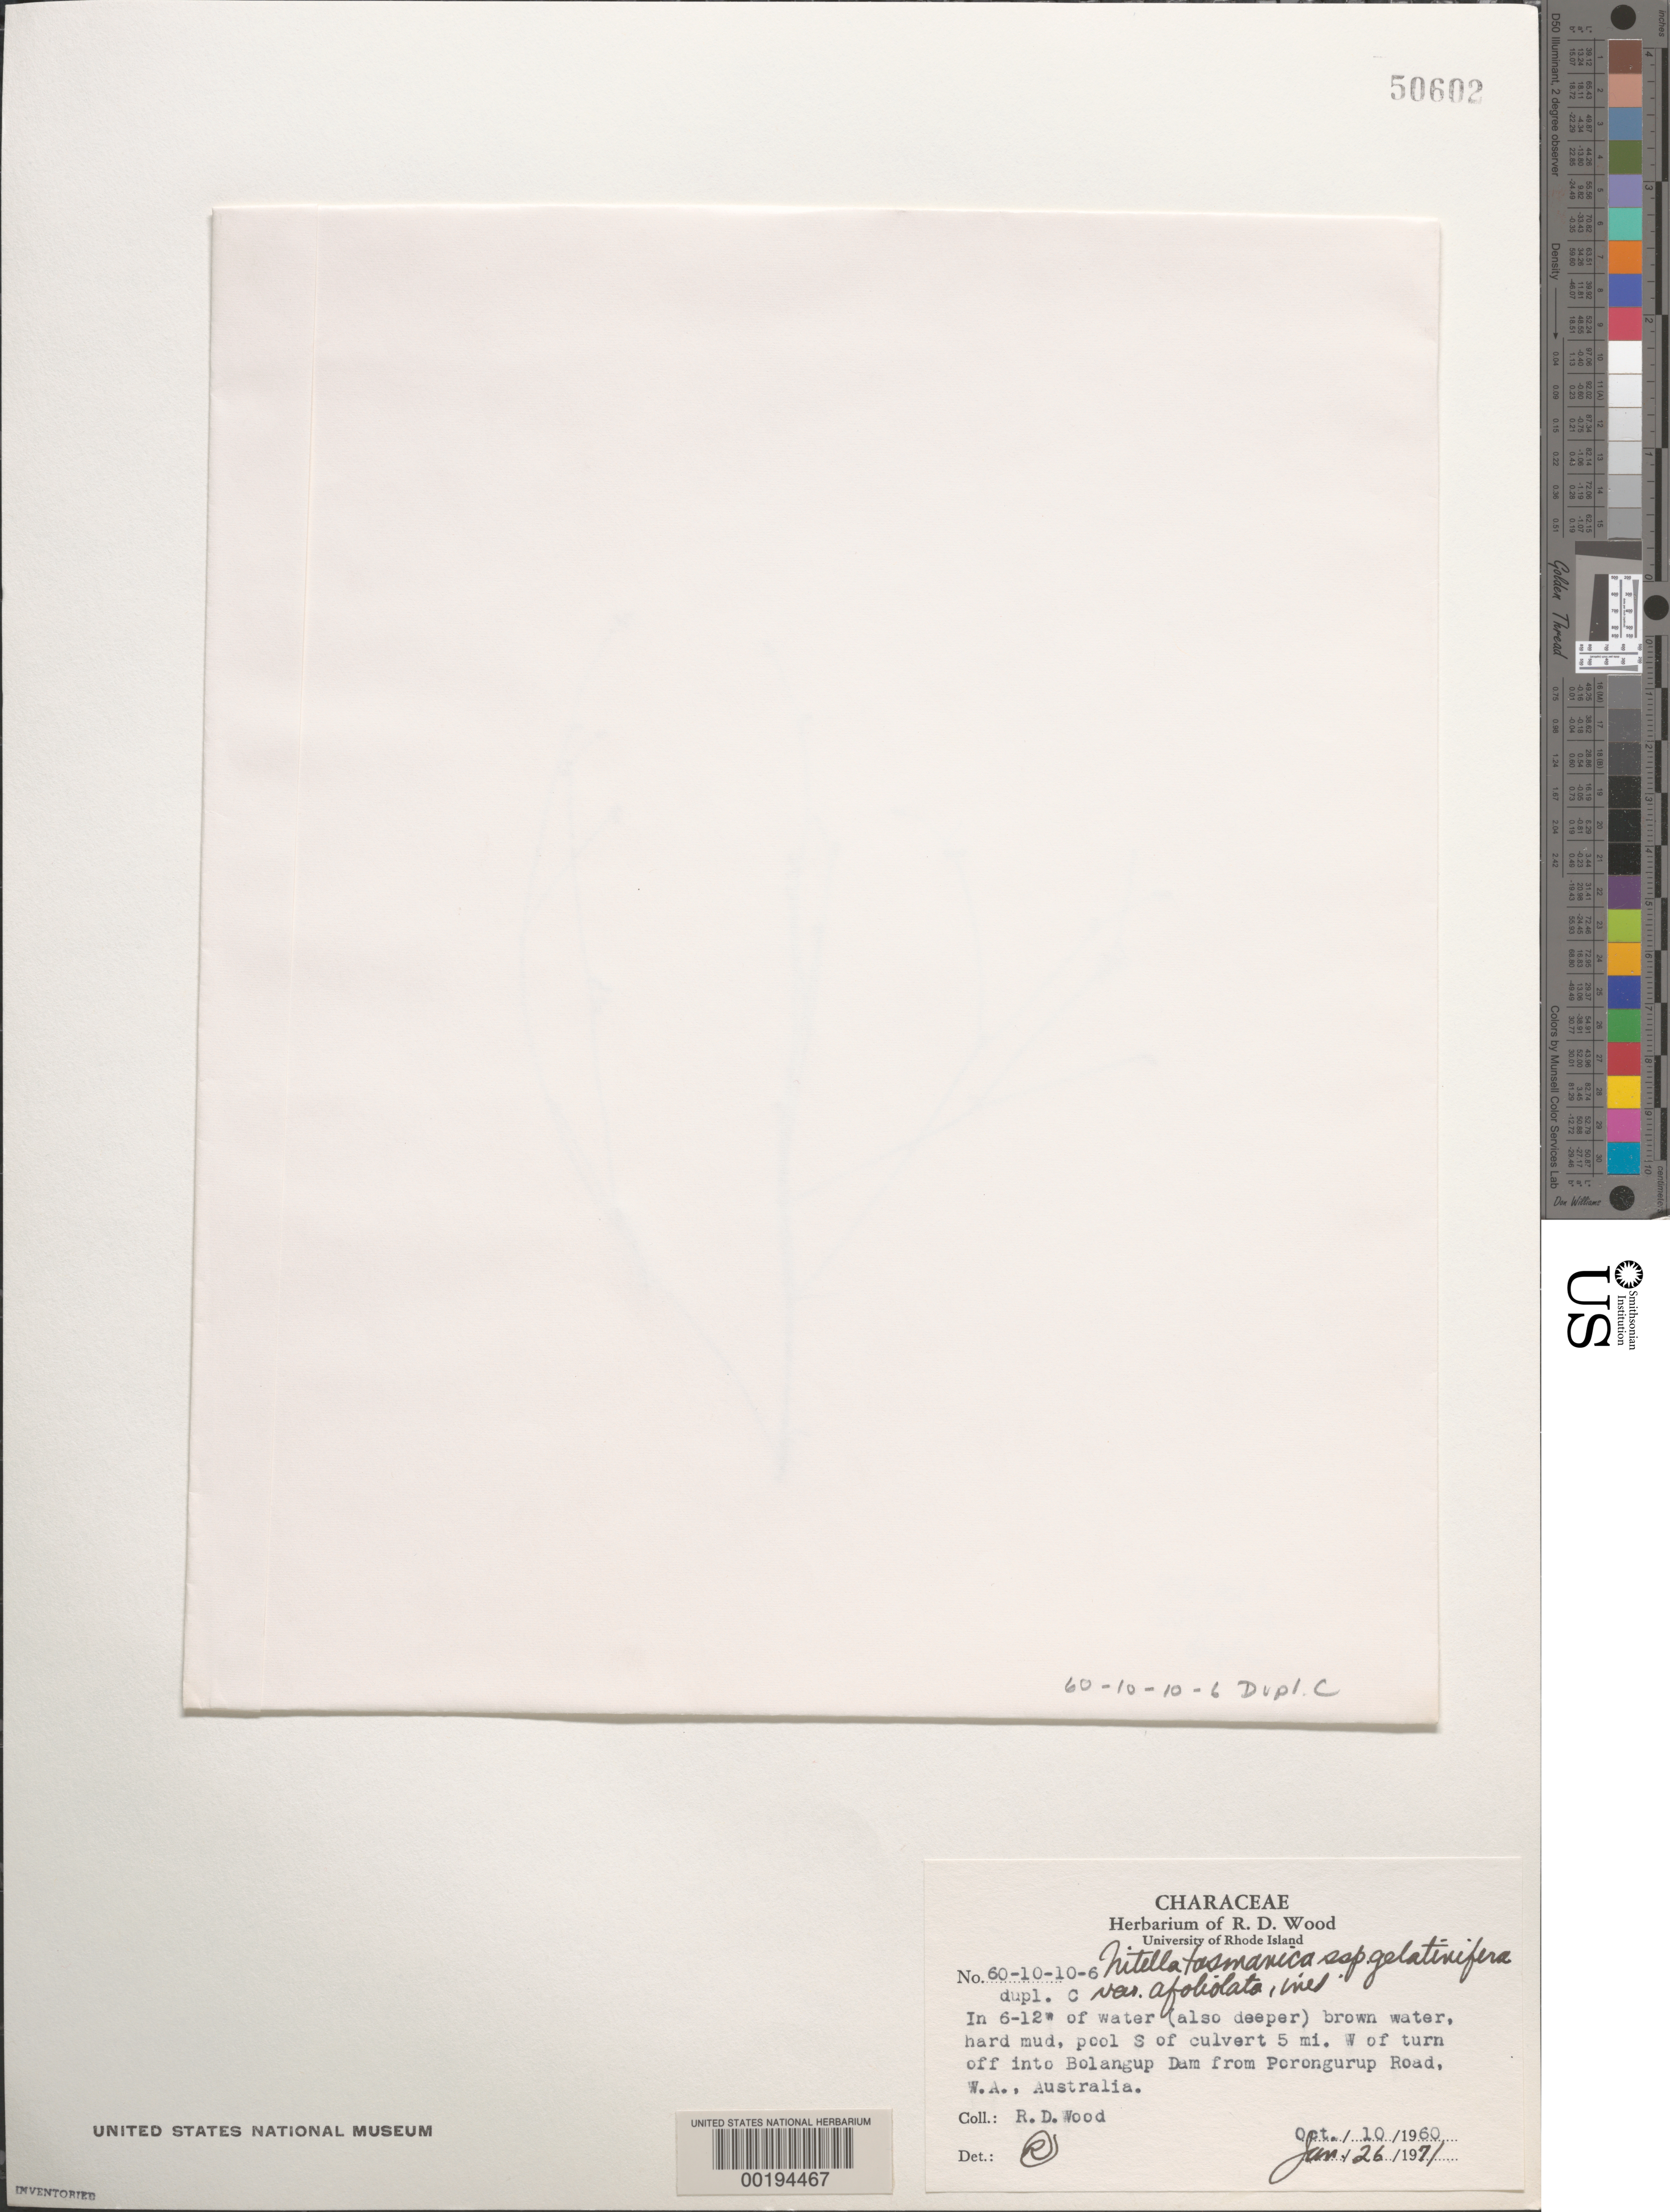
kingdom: Plantae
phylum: Charophyta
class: Charophyceae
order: Charales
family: Characeae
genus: Nitella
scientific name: Nitella tasmanica subsp. gelatinifera var. afoliolata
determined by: Wood, R. D.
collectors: R. Wood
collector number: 60-10-10-6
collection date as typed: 10 Oct 1960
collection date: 1960-10-10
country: Australia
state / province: Western Australia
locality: Porongurup road near bolangup dam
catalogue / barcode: US 50602